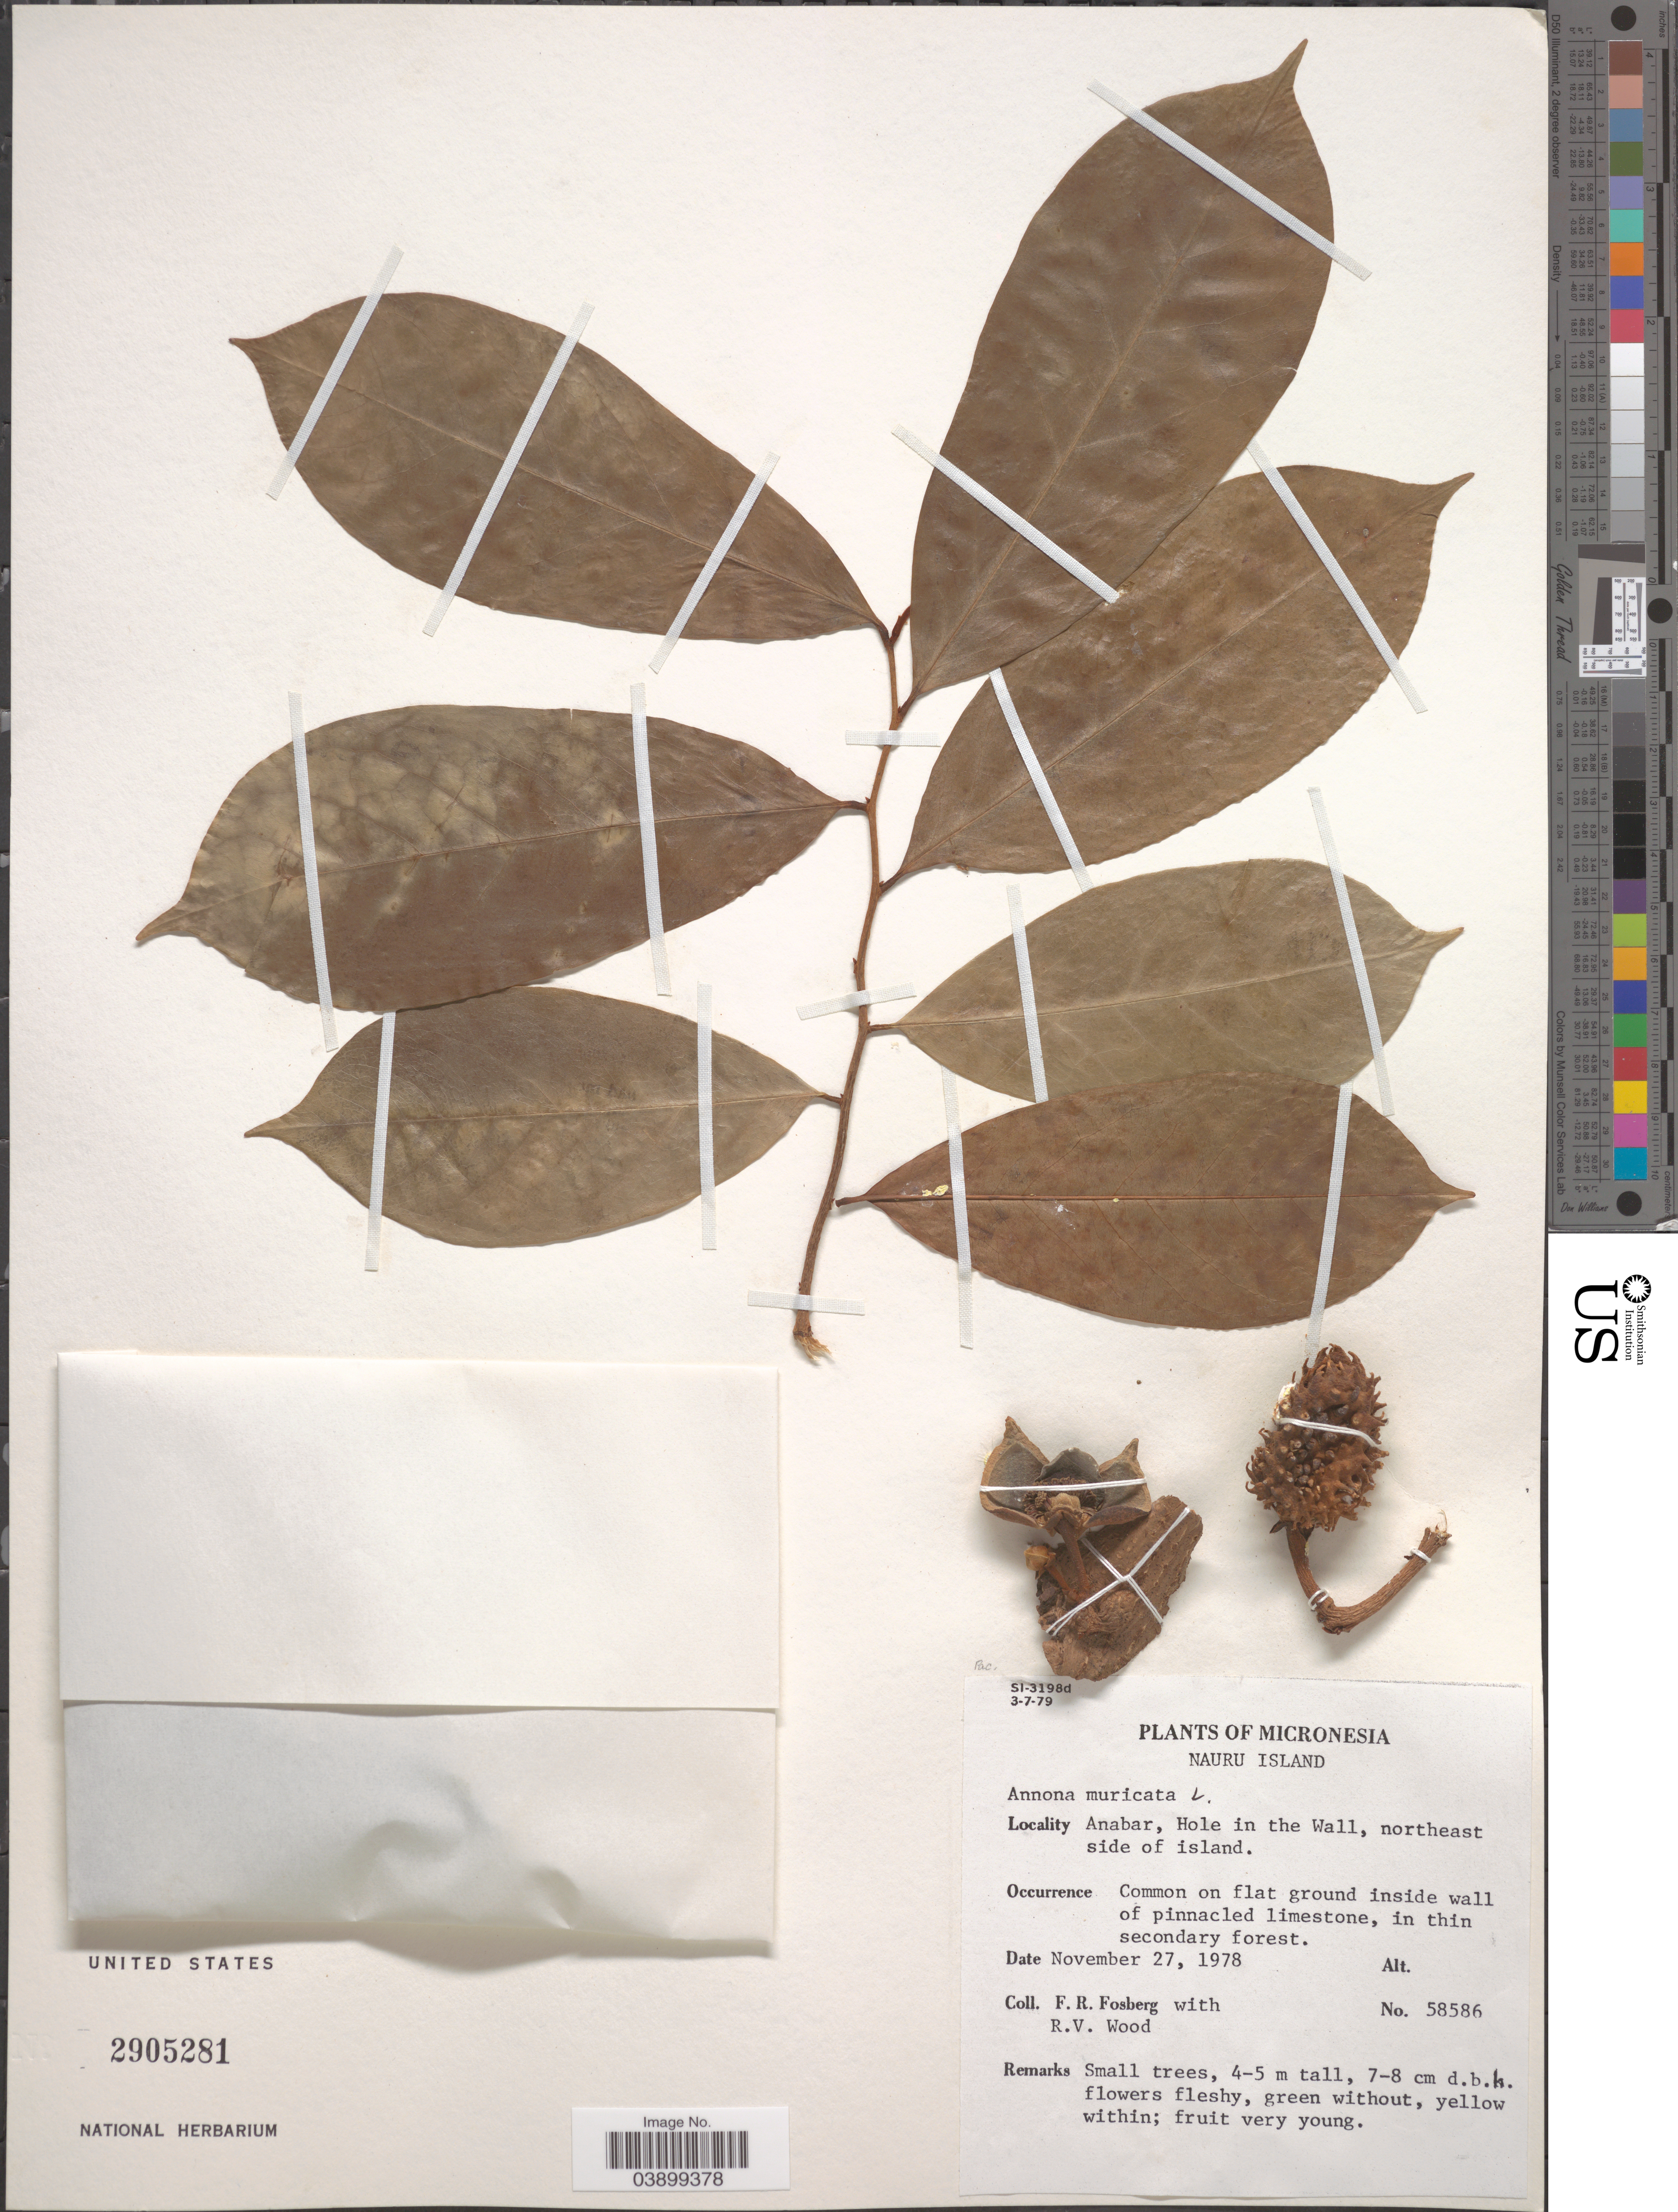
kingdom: Plantae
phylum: Tracheophyta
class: Magnoliopsida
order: Magnoliales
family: Annonaceae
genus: Annona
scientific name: Annona muricata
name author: L.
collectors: F. R. Fosberg & R. Wood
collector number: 58586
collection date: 1978-11-27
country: Nauru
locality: Micronesia. Nauru Island. Anabar, Hole in the Wall, northeast side of island.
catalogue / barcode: US 2905281